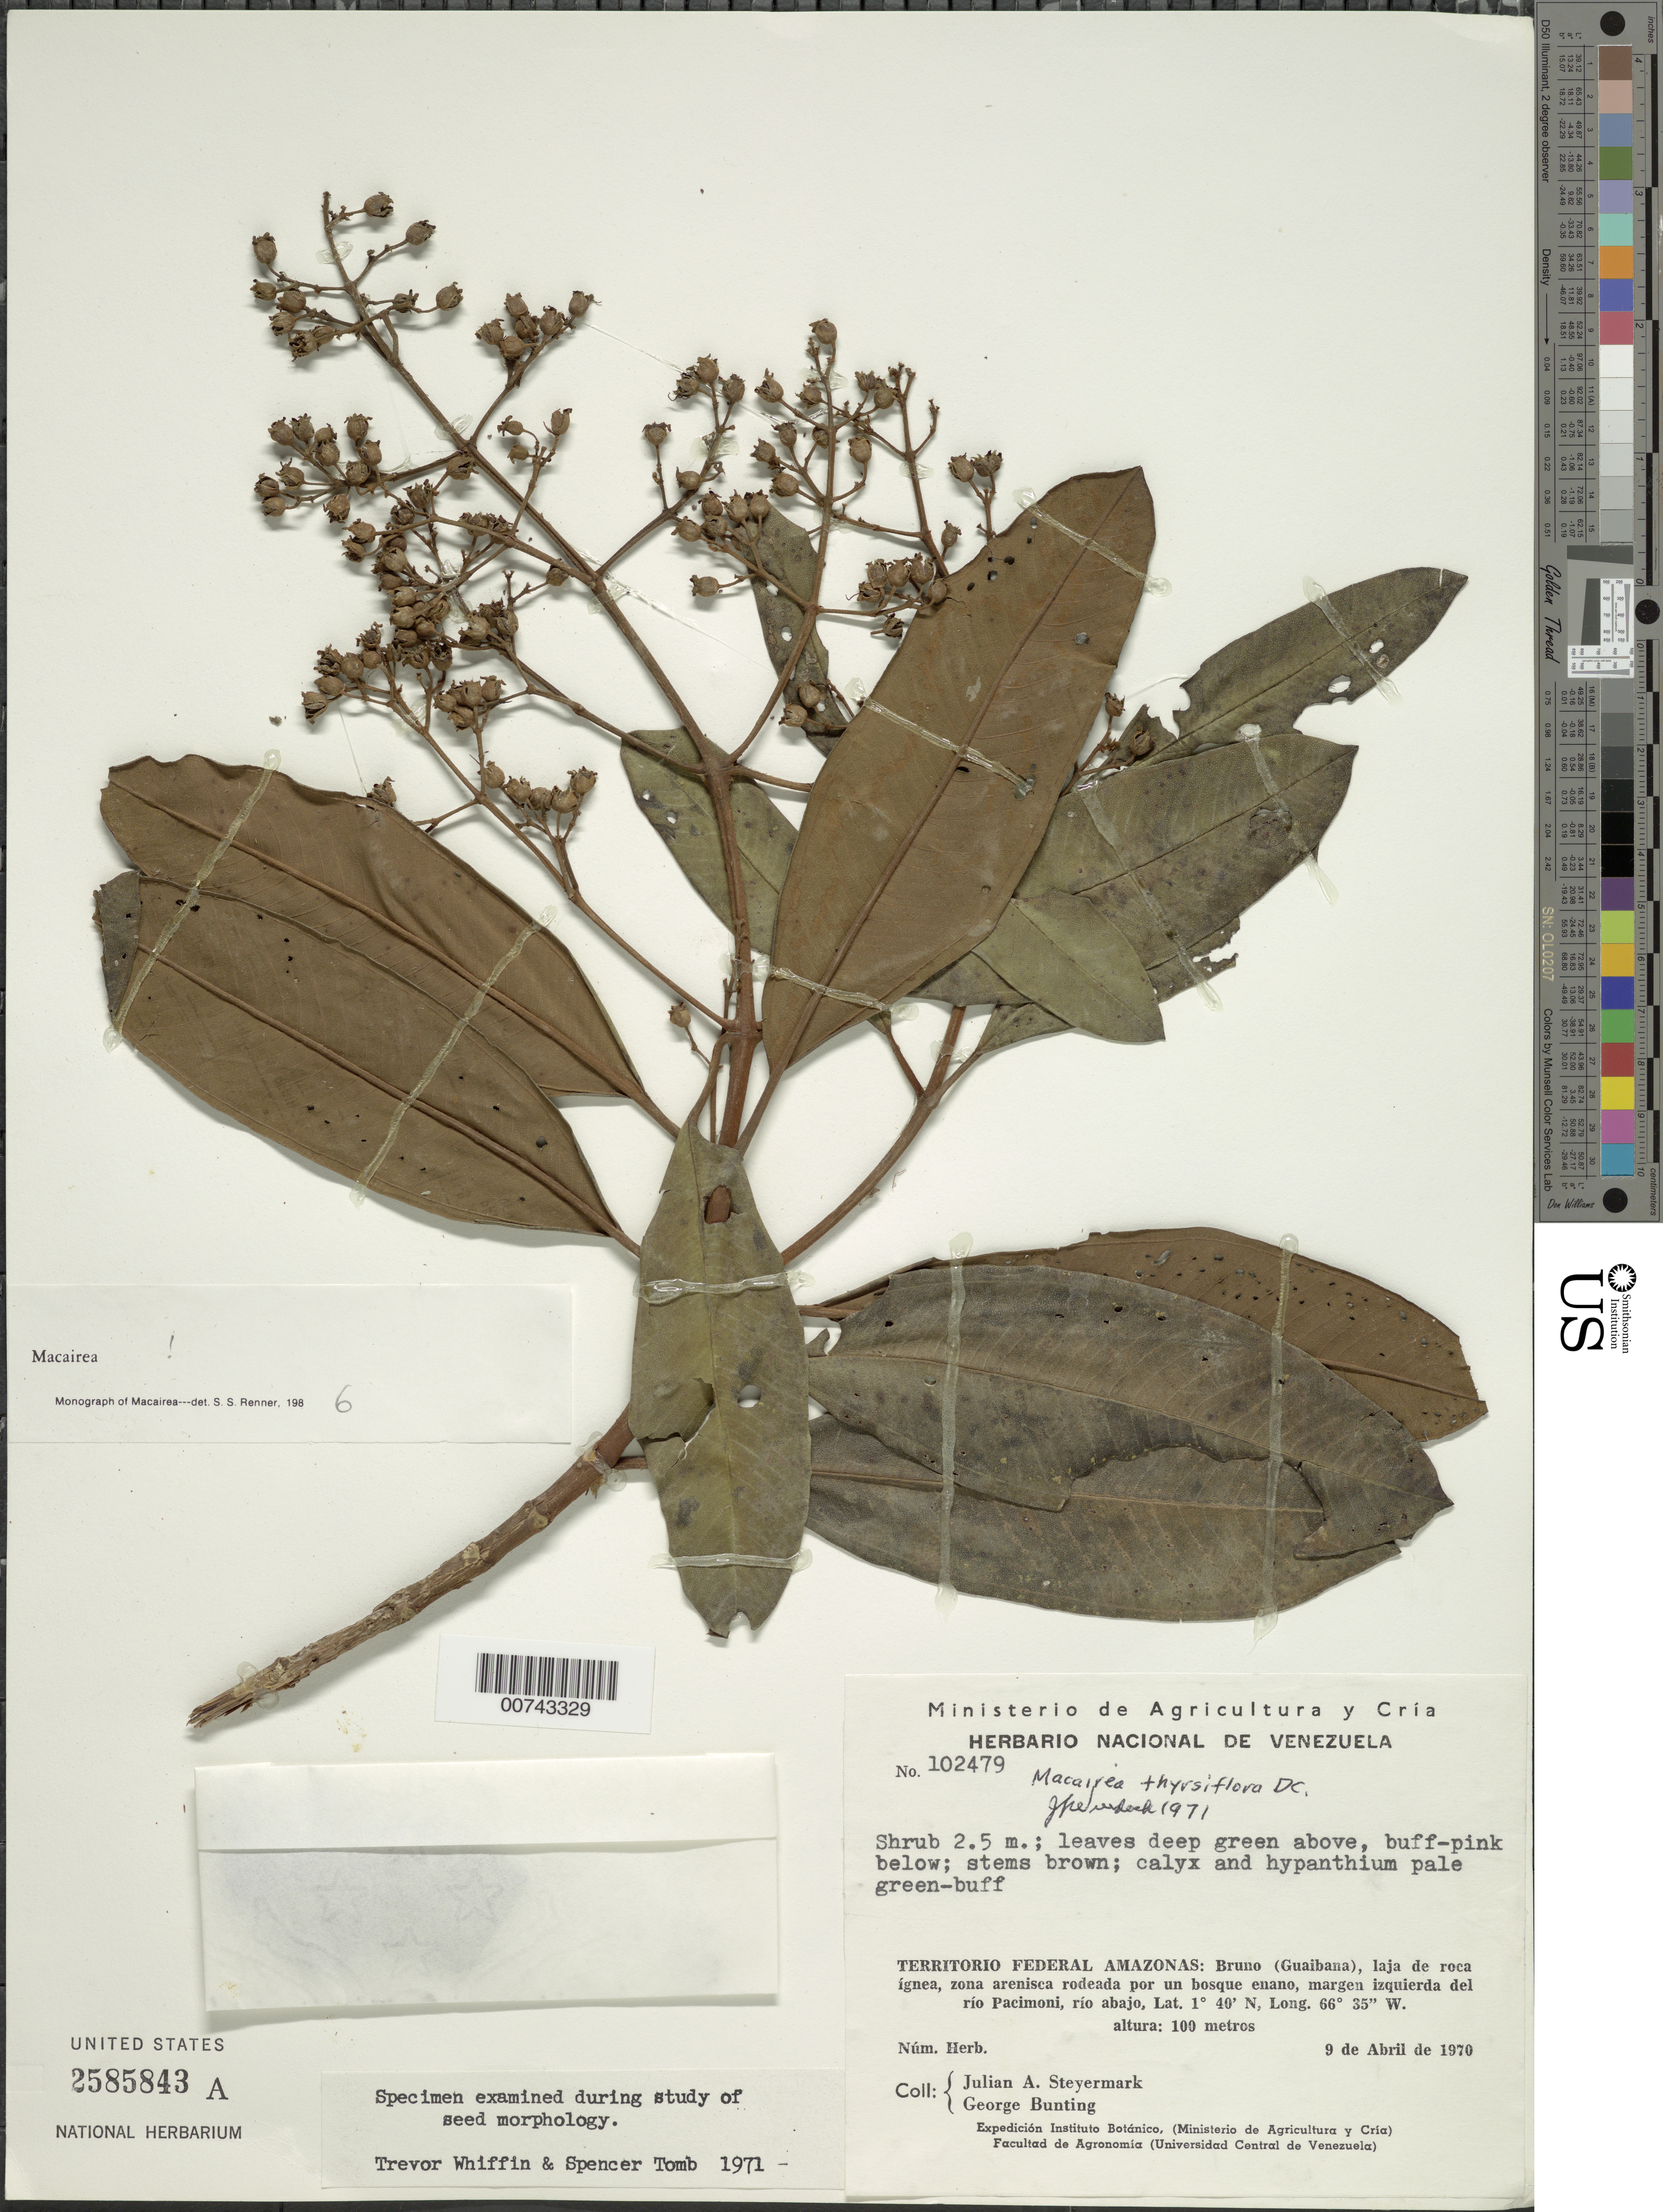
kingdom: Plantae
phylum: Tracheophyta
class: Magnoliopsida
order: Myrtales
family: Melastomataceae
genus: Macairea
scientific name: Macairea thyrsiflora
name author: DC.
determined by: Nunes da Silva, Diego, (RB), Jardim Botanico do Rio de Janeiro - Herbario (BRAZIL)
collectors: J. Steyermark & G. S. Bunting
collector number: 102479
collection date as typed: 9-Apr-70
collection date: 1970-04-09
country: Venezuela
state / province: Amazonas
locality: Bruno (Guaibana), margen izquierda del río Pacimoni, río Abajo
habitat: Laja ignea, zona arsenica rodeada por un bosque enano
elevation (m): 100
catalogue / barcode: US 2585843A